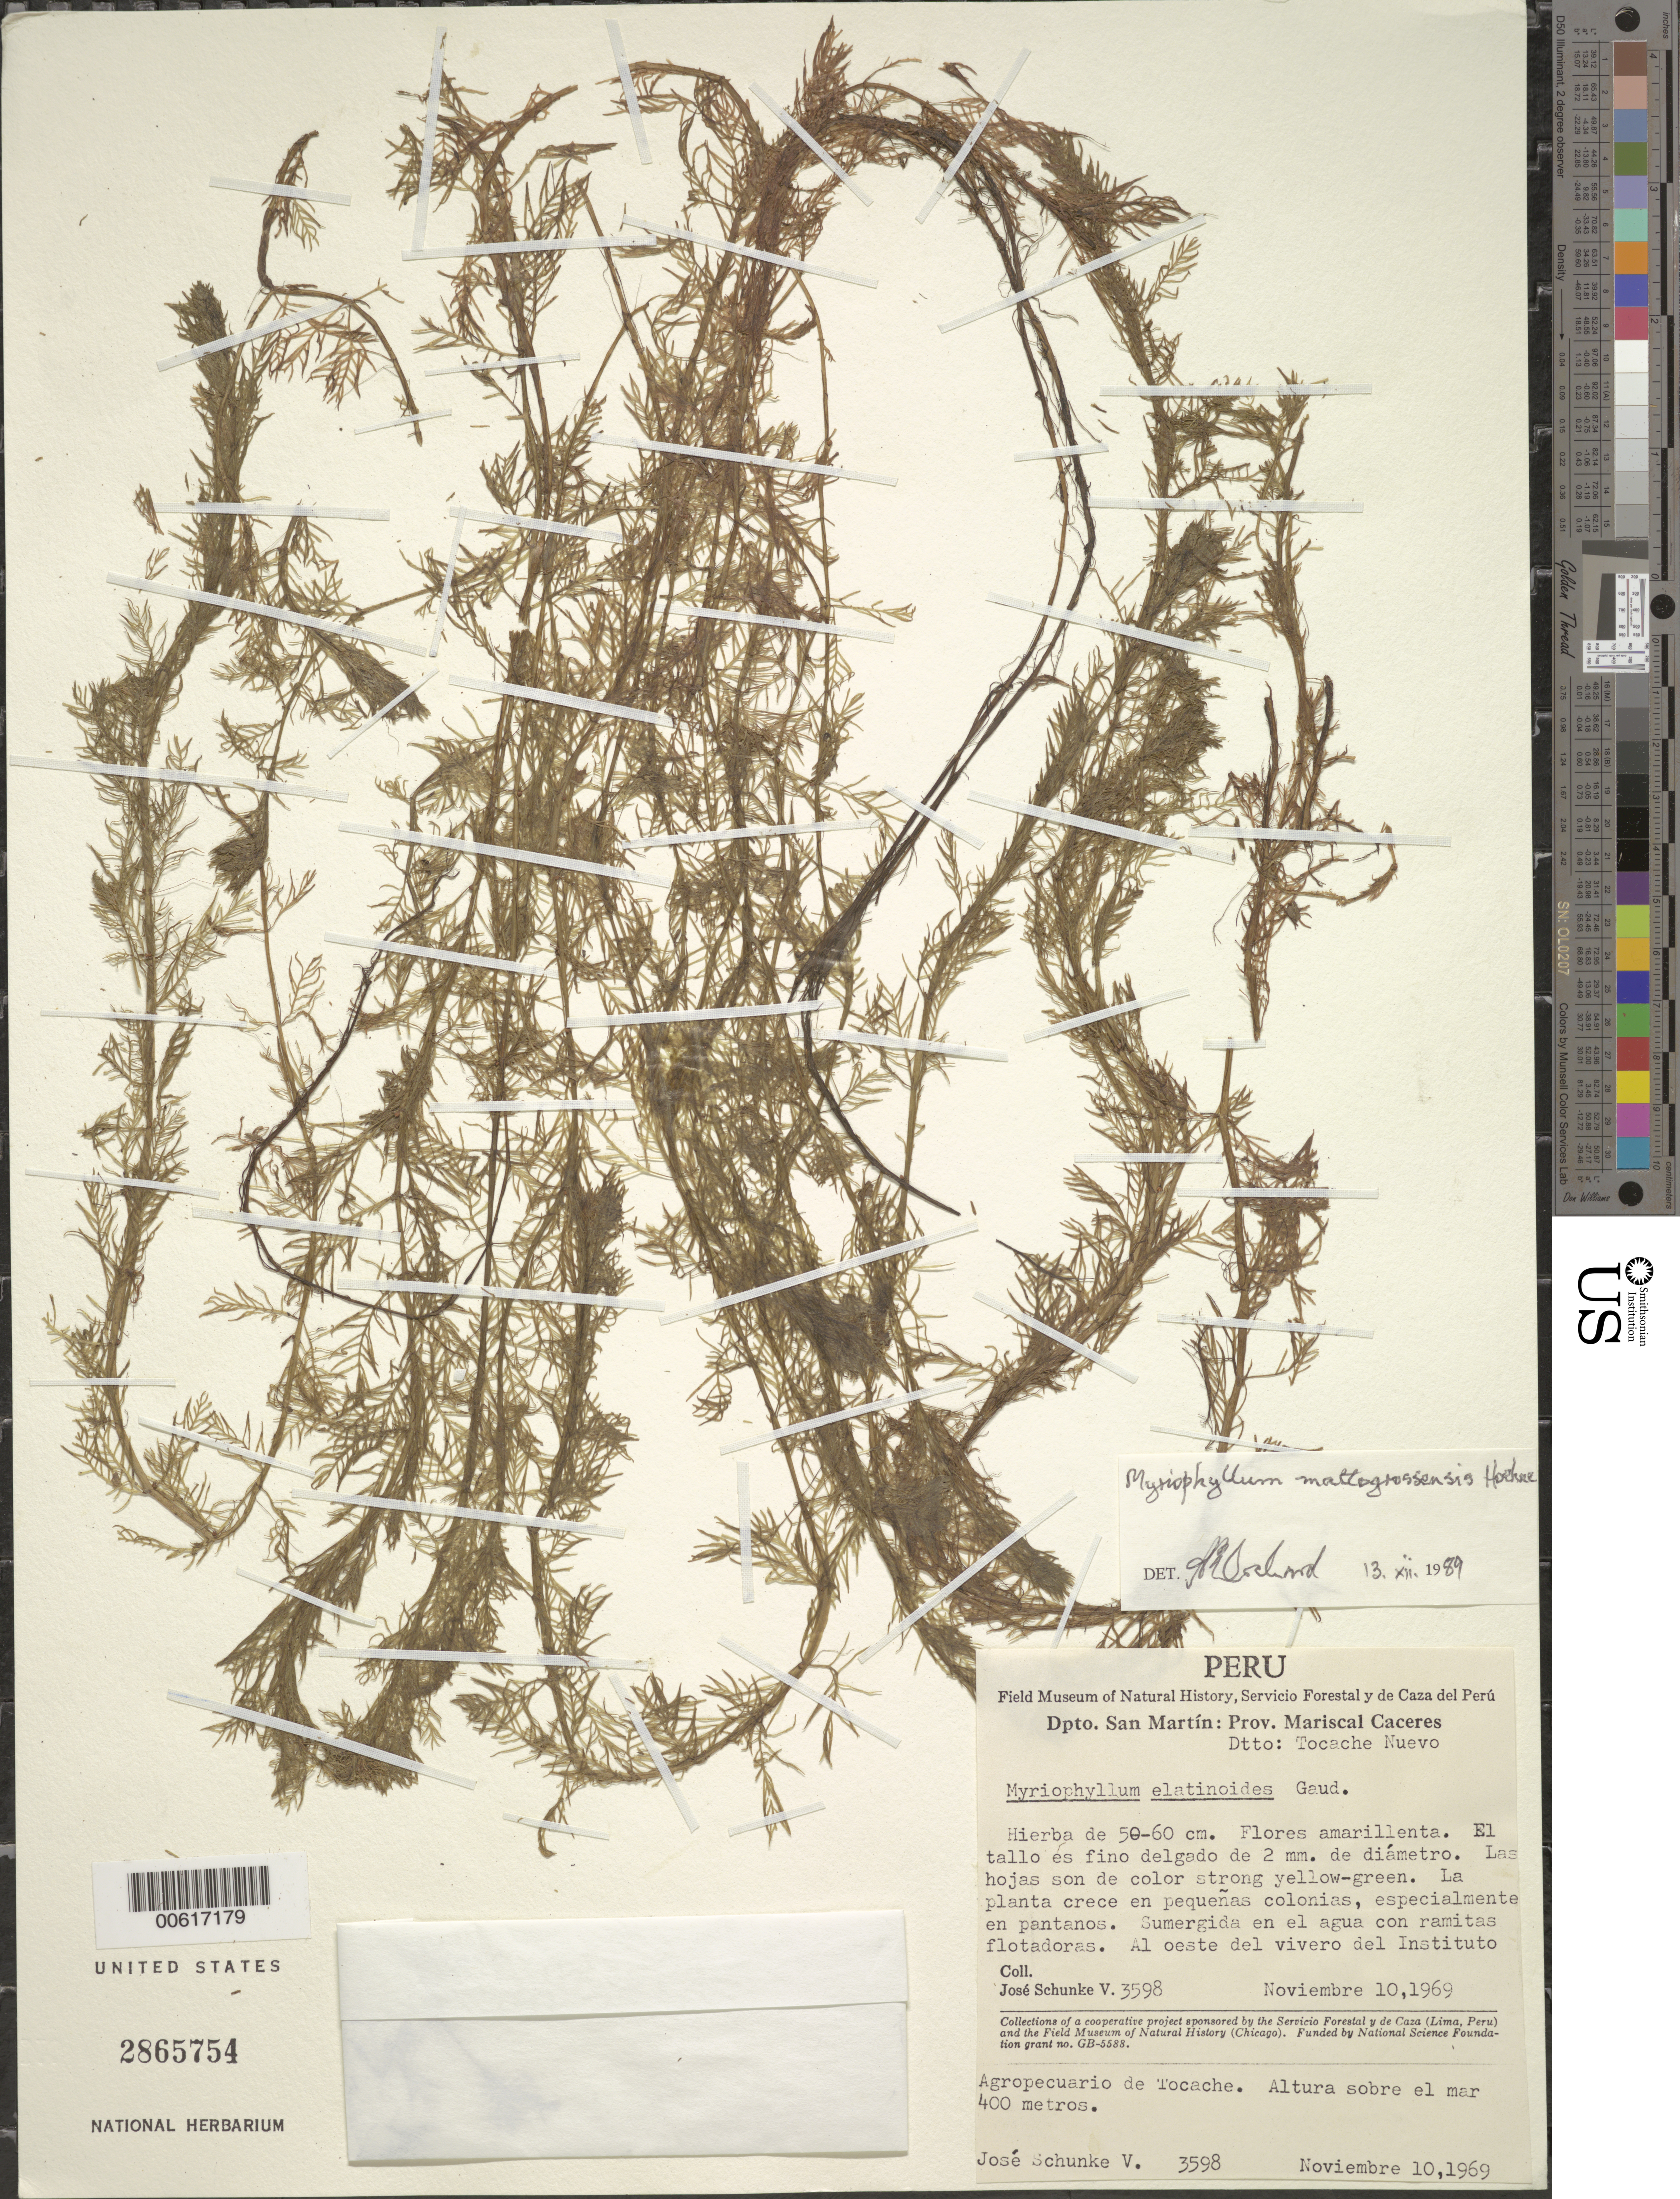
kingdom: Plantae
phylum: Tracheophyta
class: Magnoliopsida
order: Saxifragales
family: Haloragaceae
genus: Myriophyllum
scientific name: Myriophyllum mattogrossensis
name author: Hoehne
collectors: J. Schunke Vigo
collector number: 3598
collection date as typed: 10 Nov 1969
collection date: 1969-11-10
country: Peru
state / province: San Martín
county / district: Mariscal Cáceres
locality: Tocache Nuevo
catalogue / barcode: US 2865754